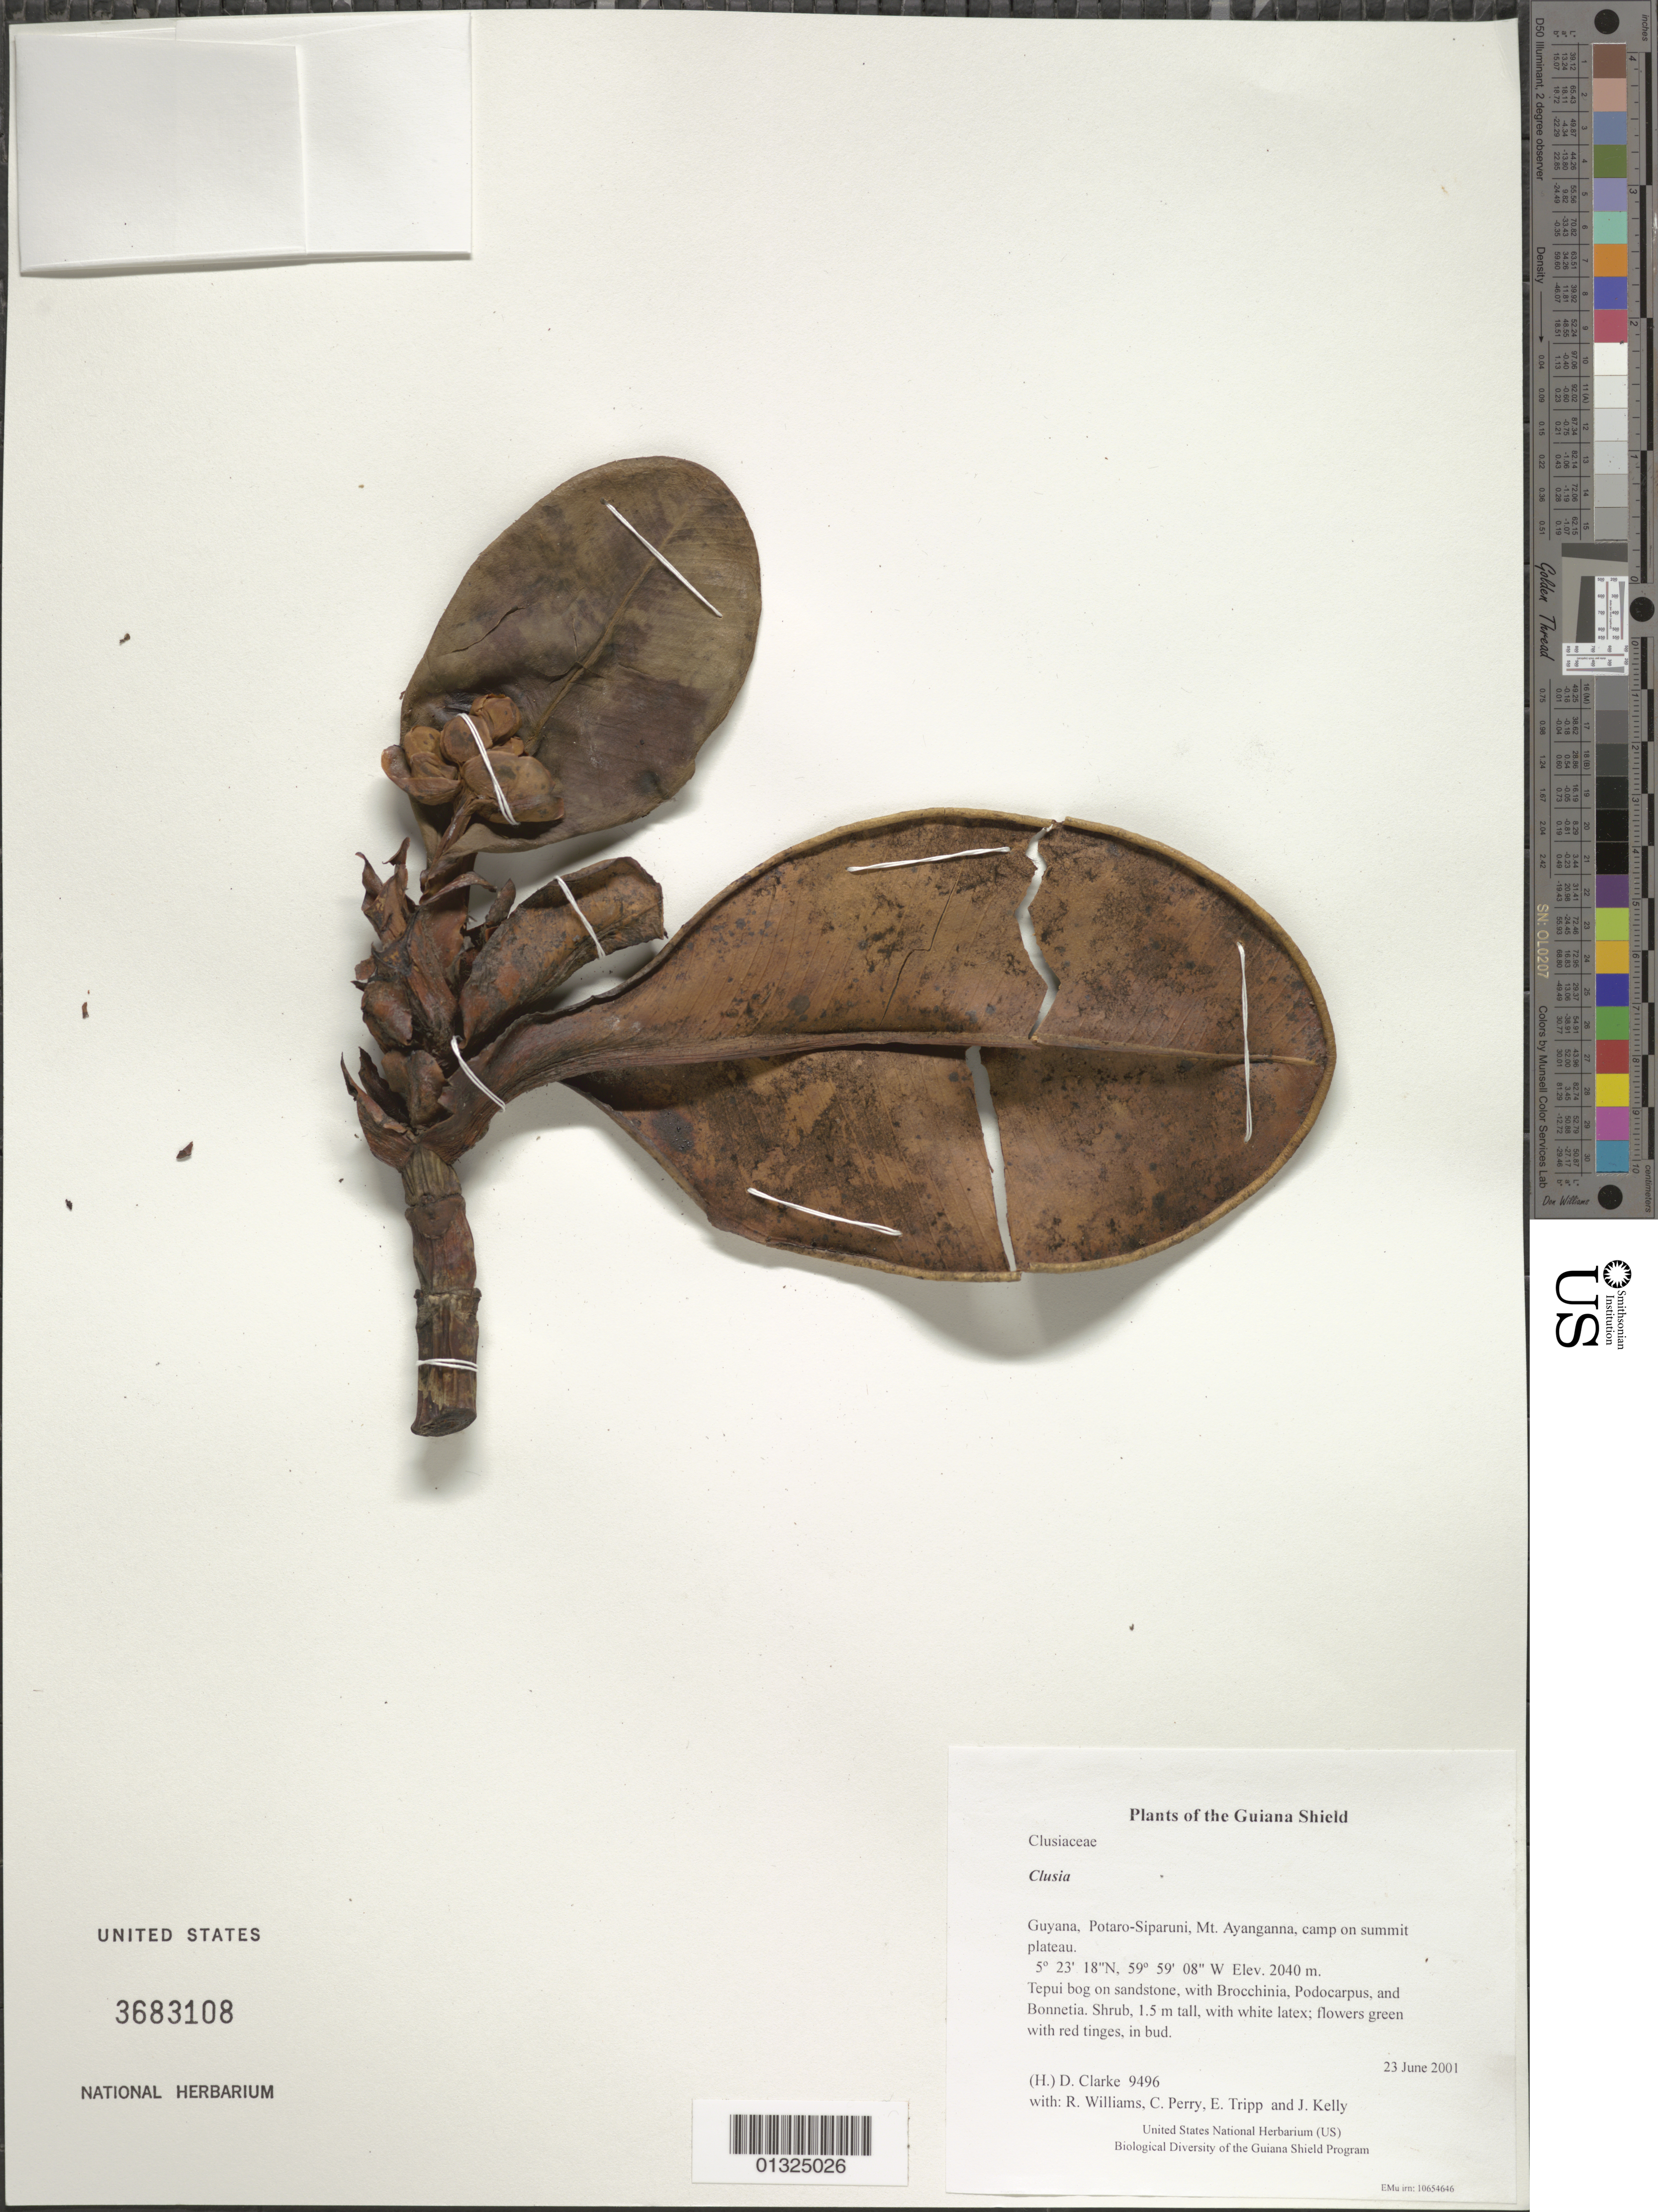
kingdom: Plantae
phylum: Tracheophyta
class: Magnoliopsida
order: Malpighiales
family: Clusiaceae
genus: Clusia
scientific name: Clusia sp.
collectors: H. D. Clarke, R. Williams, C. Perry, E. Tripp & J. Kelly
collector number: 9496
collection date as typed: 23 June 2001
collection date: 2001-06-23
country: Guyana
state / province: Potaro-Siparuni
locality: Mt. Ayanganna, camp on summit plateau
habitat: Tepui bog on sandstone, with Brocchinia, Podocarpus, and Bonnetia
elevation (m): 2040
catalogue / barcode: US 3683108